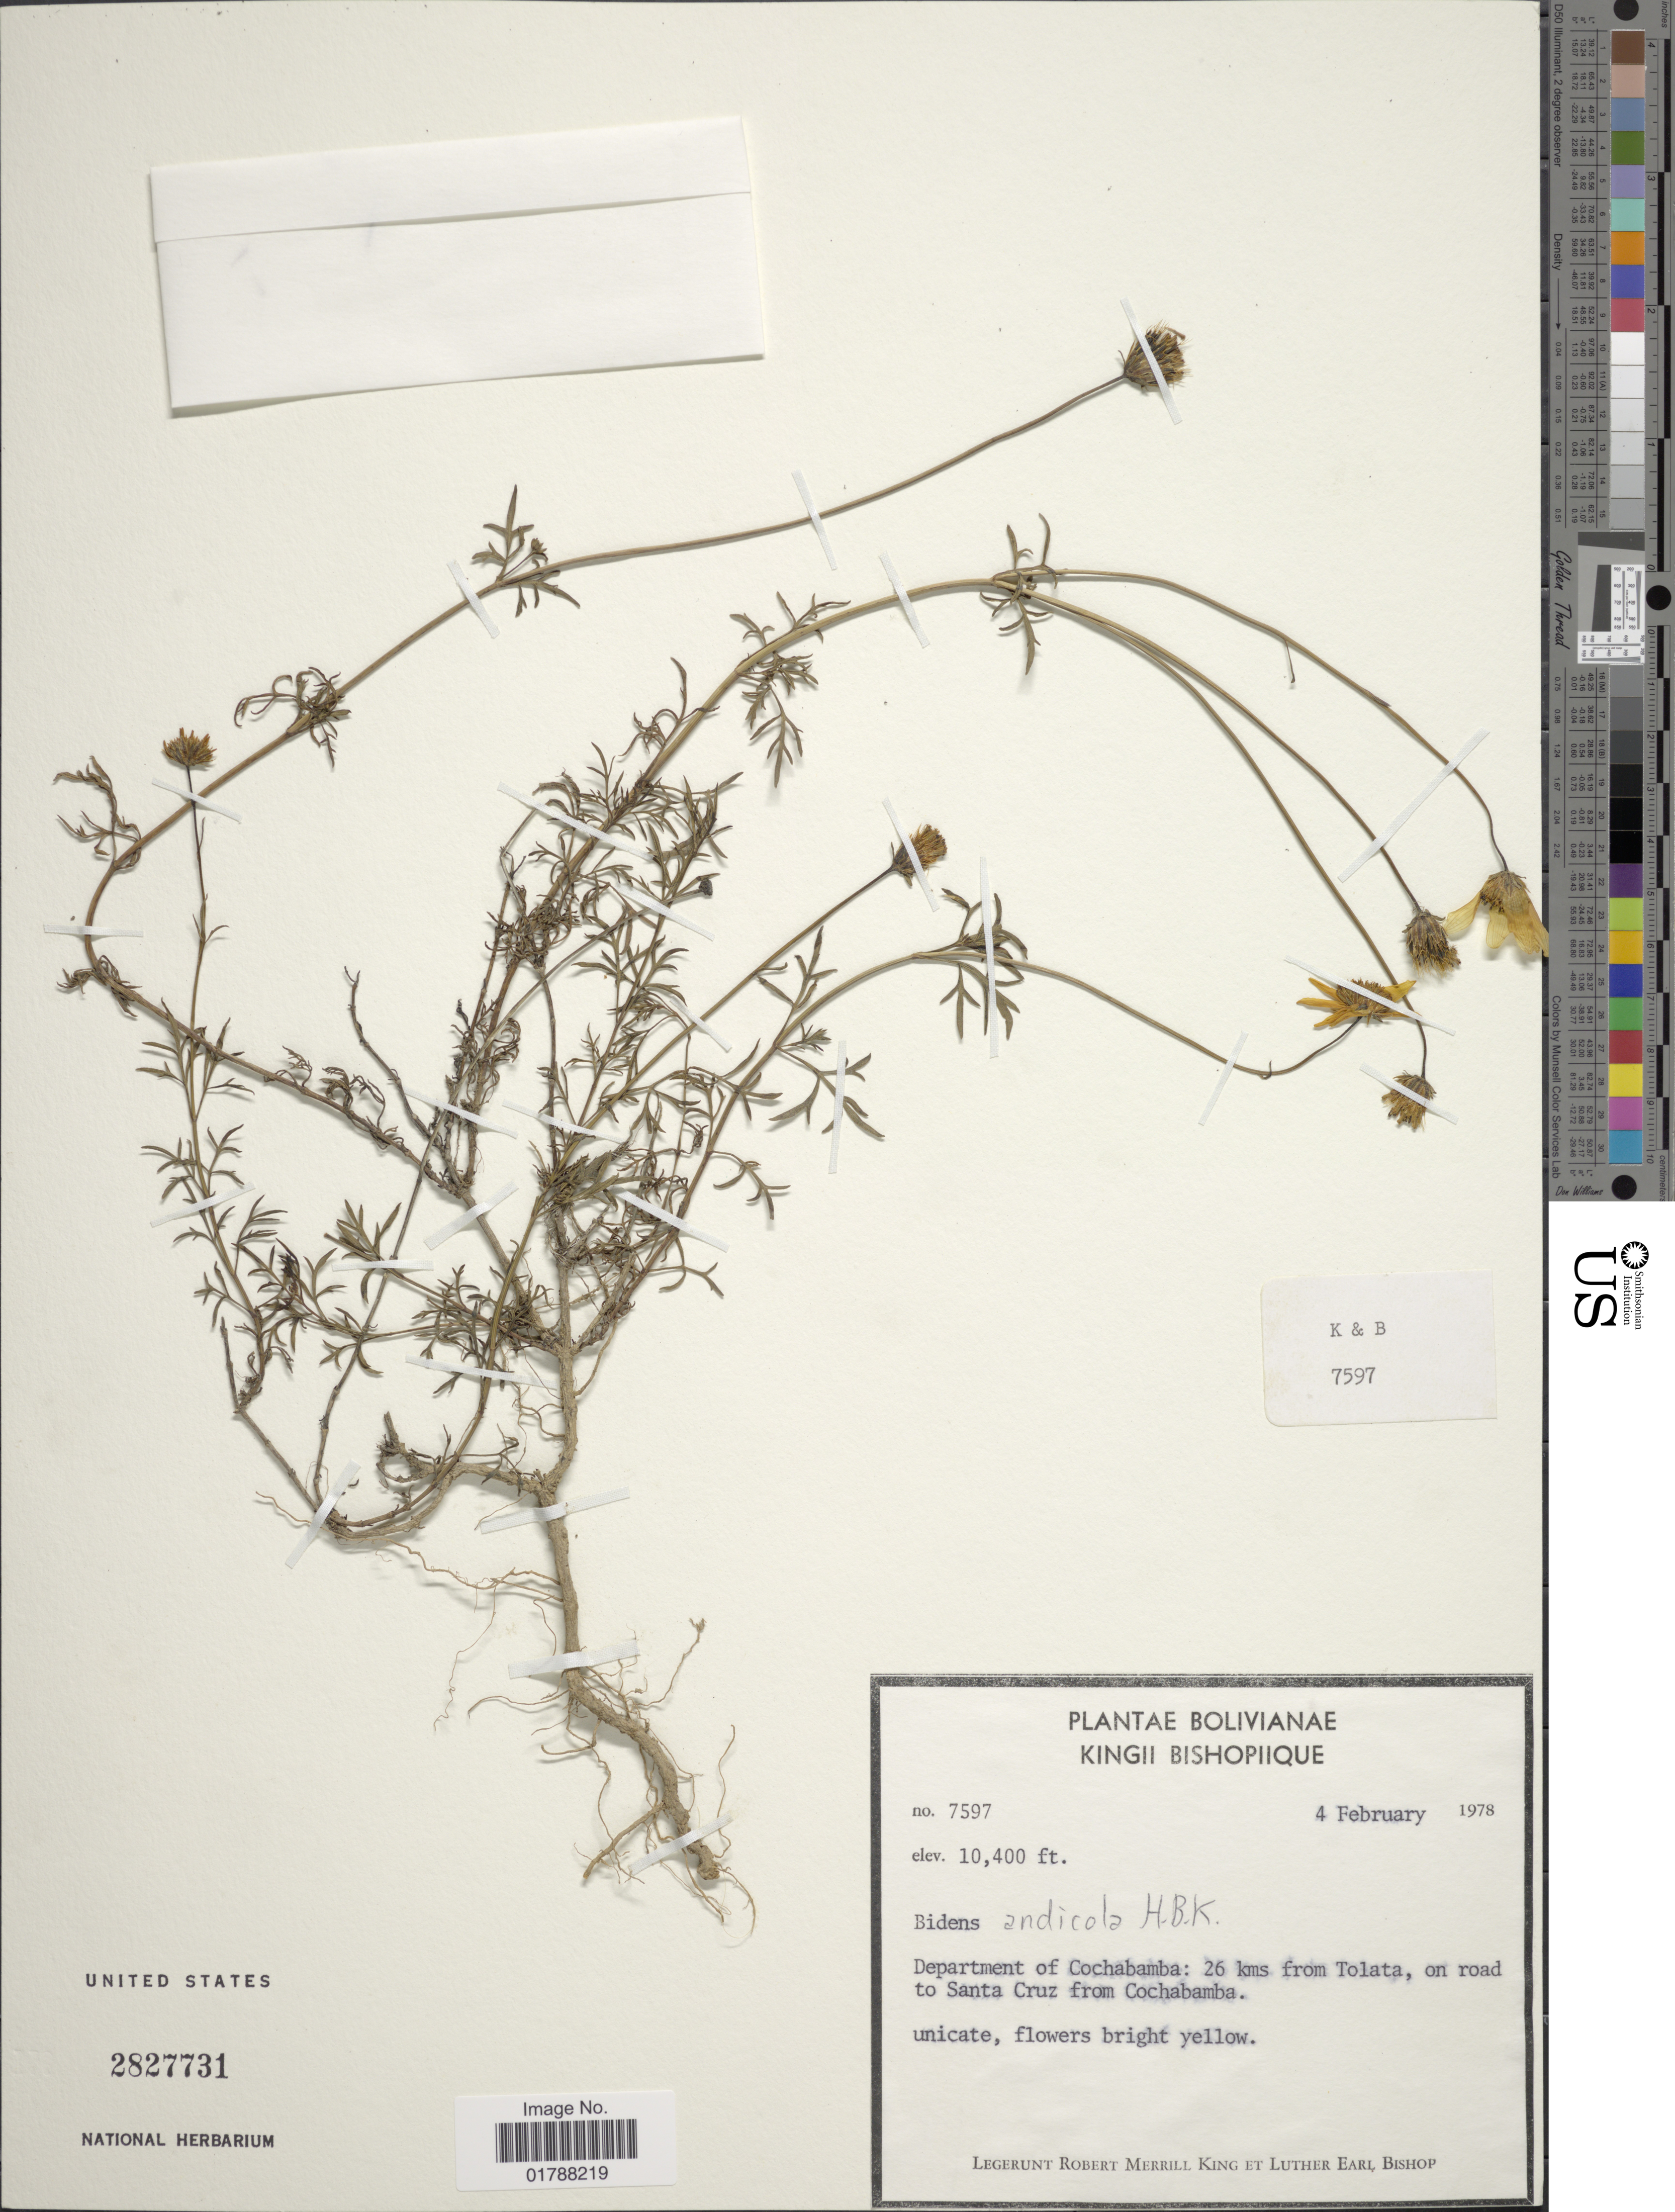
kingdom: Plantae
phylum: Tracheophyta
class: Magnoliopsida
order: Asterales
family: Asteraceae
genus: Bidens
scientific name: Bidens andicola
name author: Kunth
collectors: R. M. King & L. E. Bishop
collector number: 7597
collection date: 1978-02-04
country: Bolivia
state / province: Cochabamba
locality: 26 kms from Tolata, on road to Santa Cruz from Cochabamba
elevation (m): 3170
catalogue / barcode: US 2827731